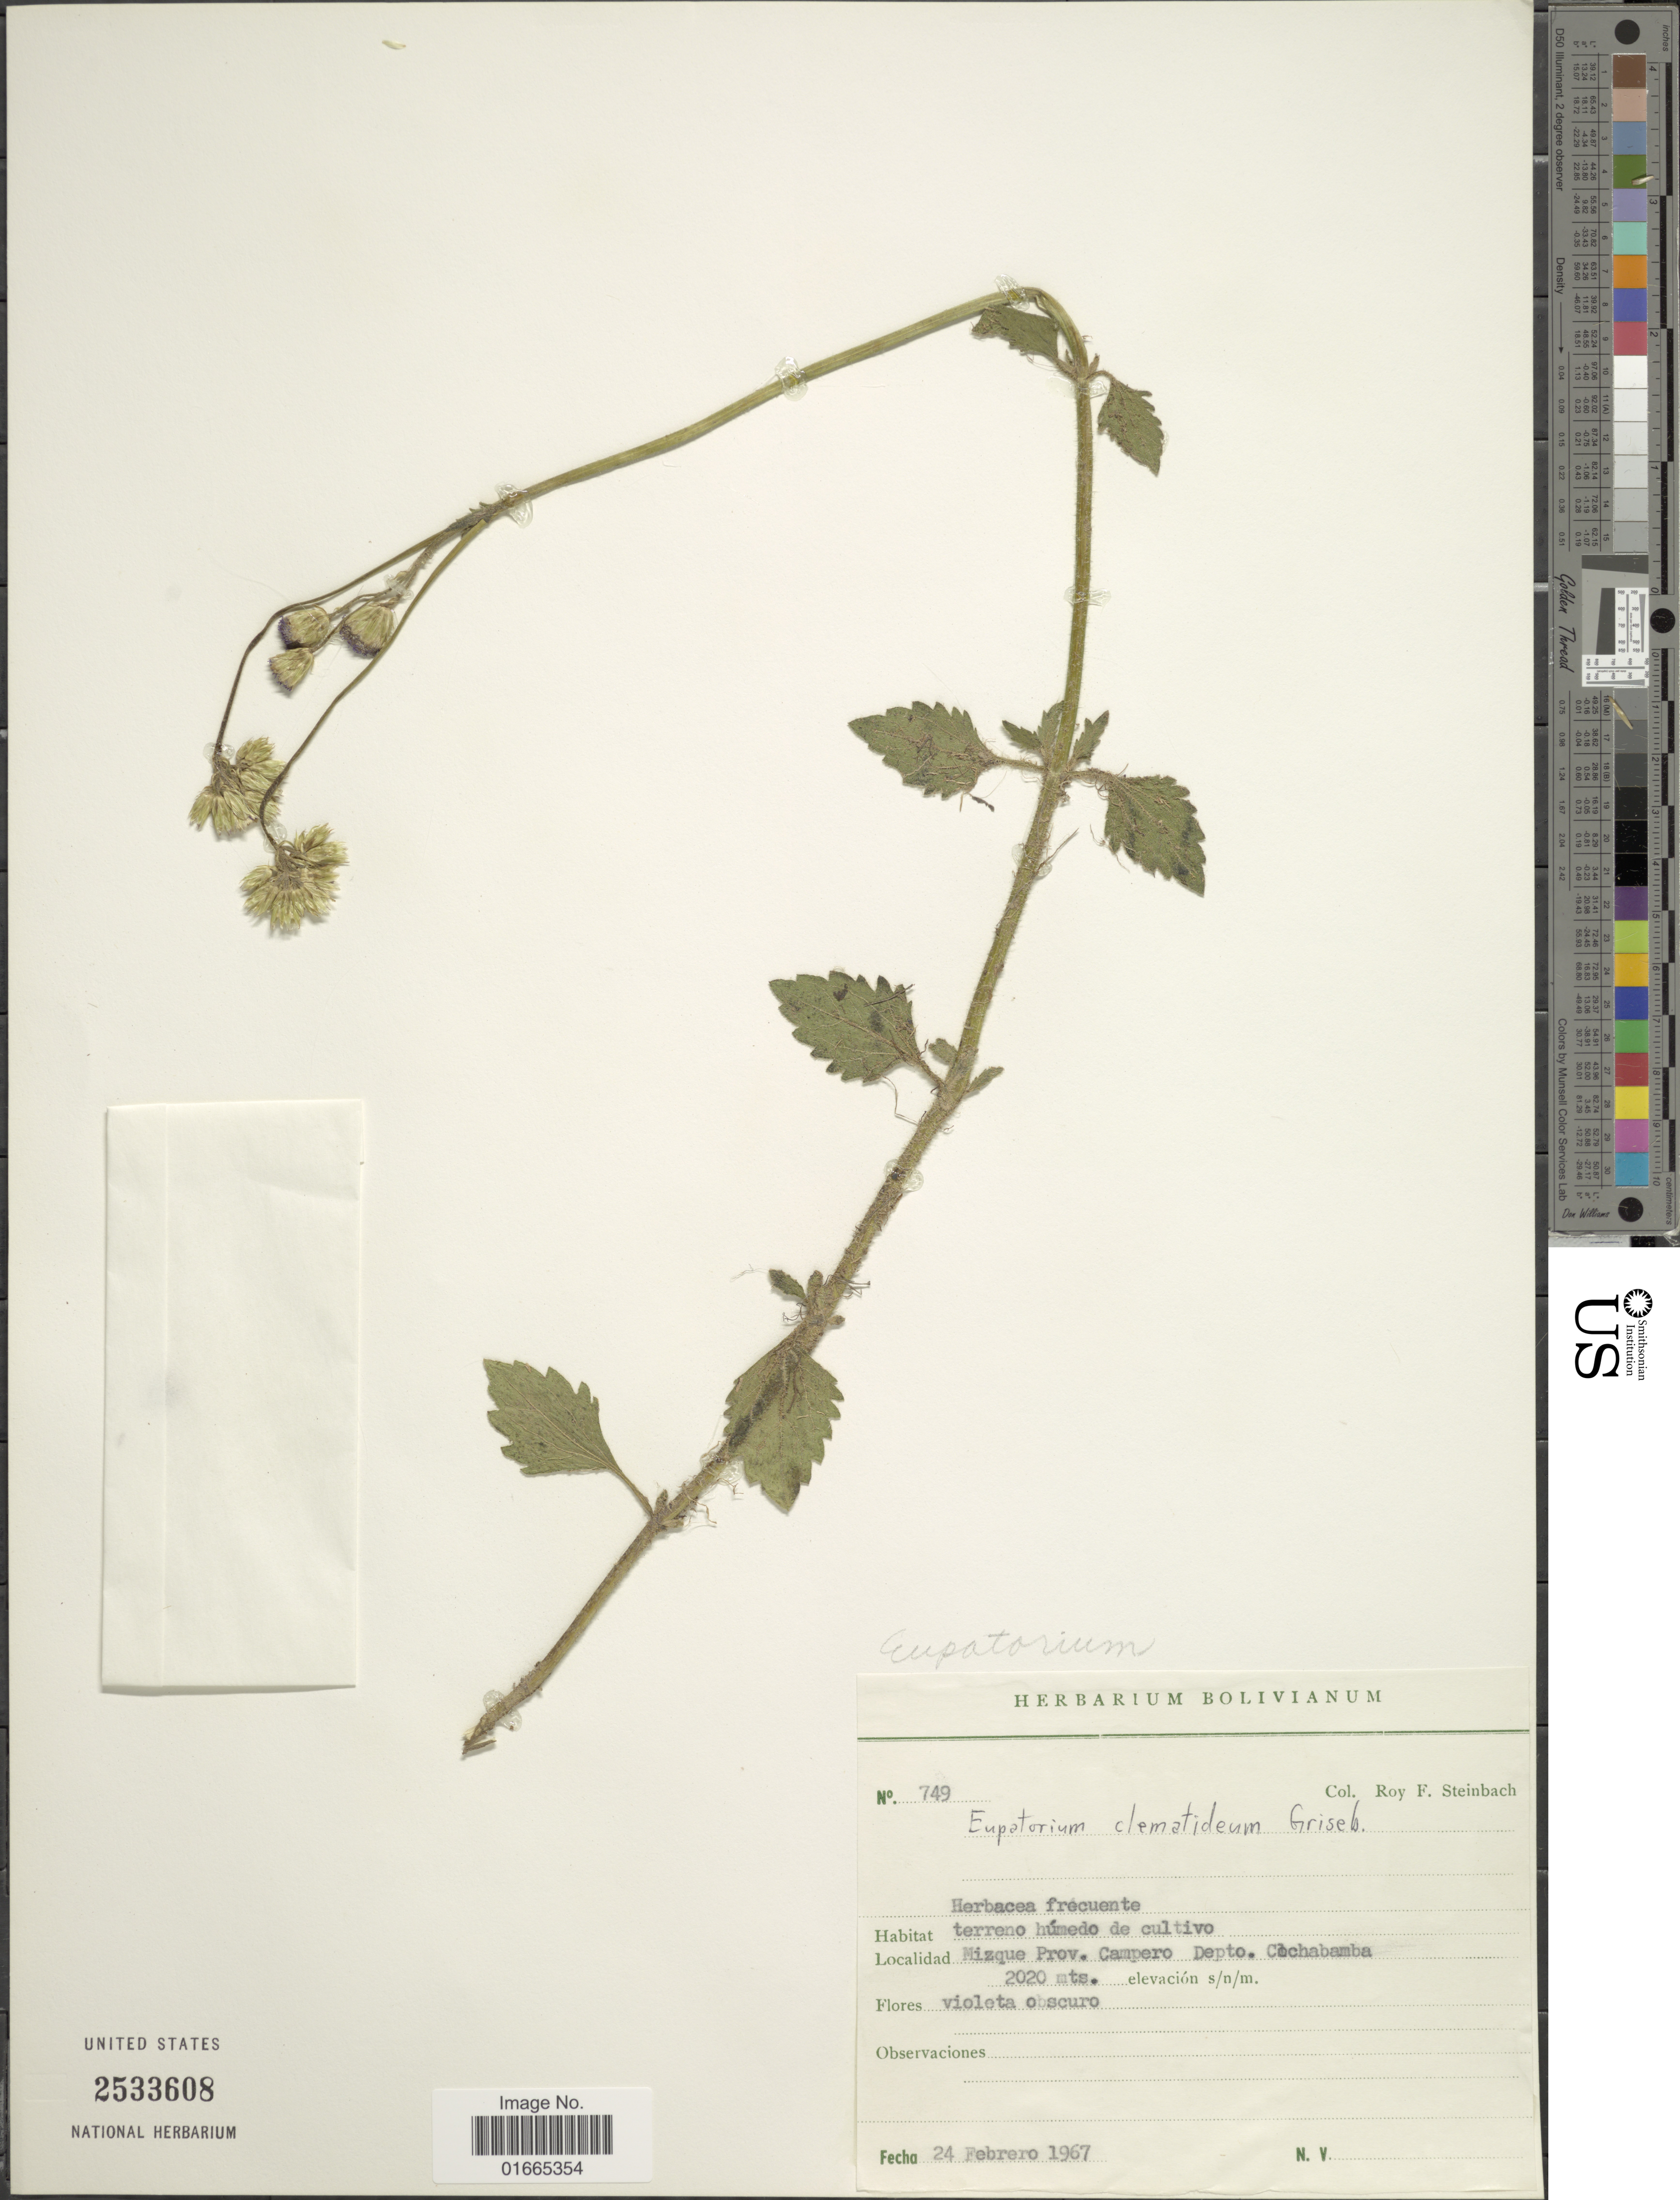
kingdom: Plantae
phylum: Tracheophyta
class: Magnoliopsida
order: Asterales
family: Asteraceae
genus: Praxelis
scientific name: Praxelis clematidea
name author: (Griseb.) R.M. King & H. Rob.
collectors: R. F. Steinbach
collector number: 749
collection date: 1967-02-24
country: Bolivia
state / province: Cochabamba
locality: Mizque Prov. Campero Depto. Cochabamba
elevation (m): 2020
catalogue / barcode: US 2533608